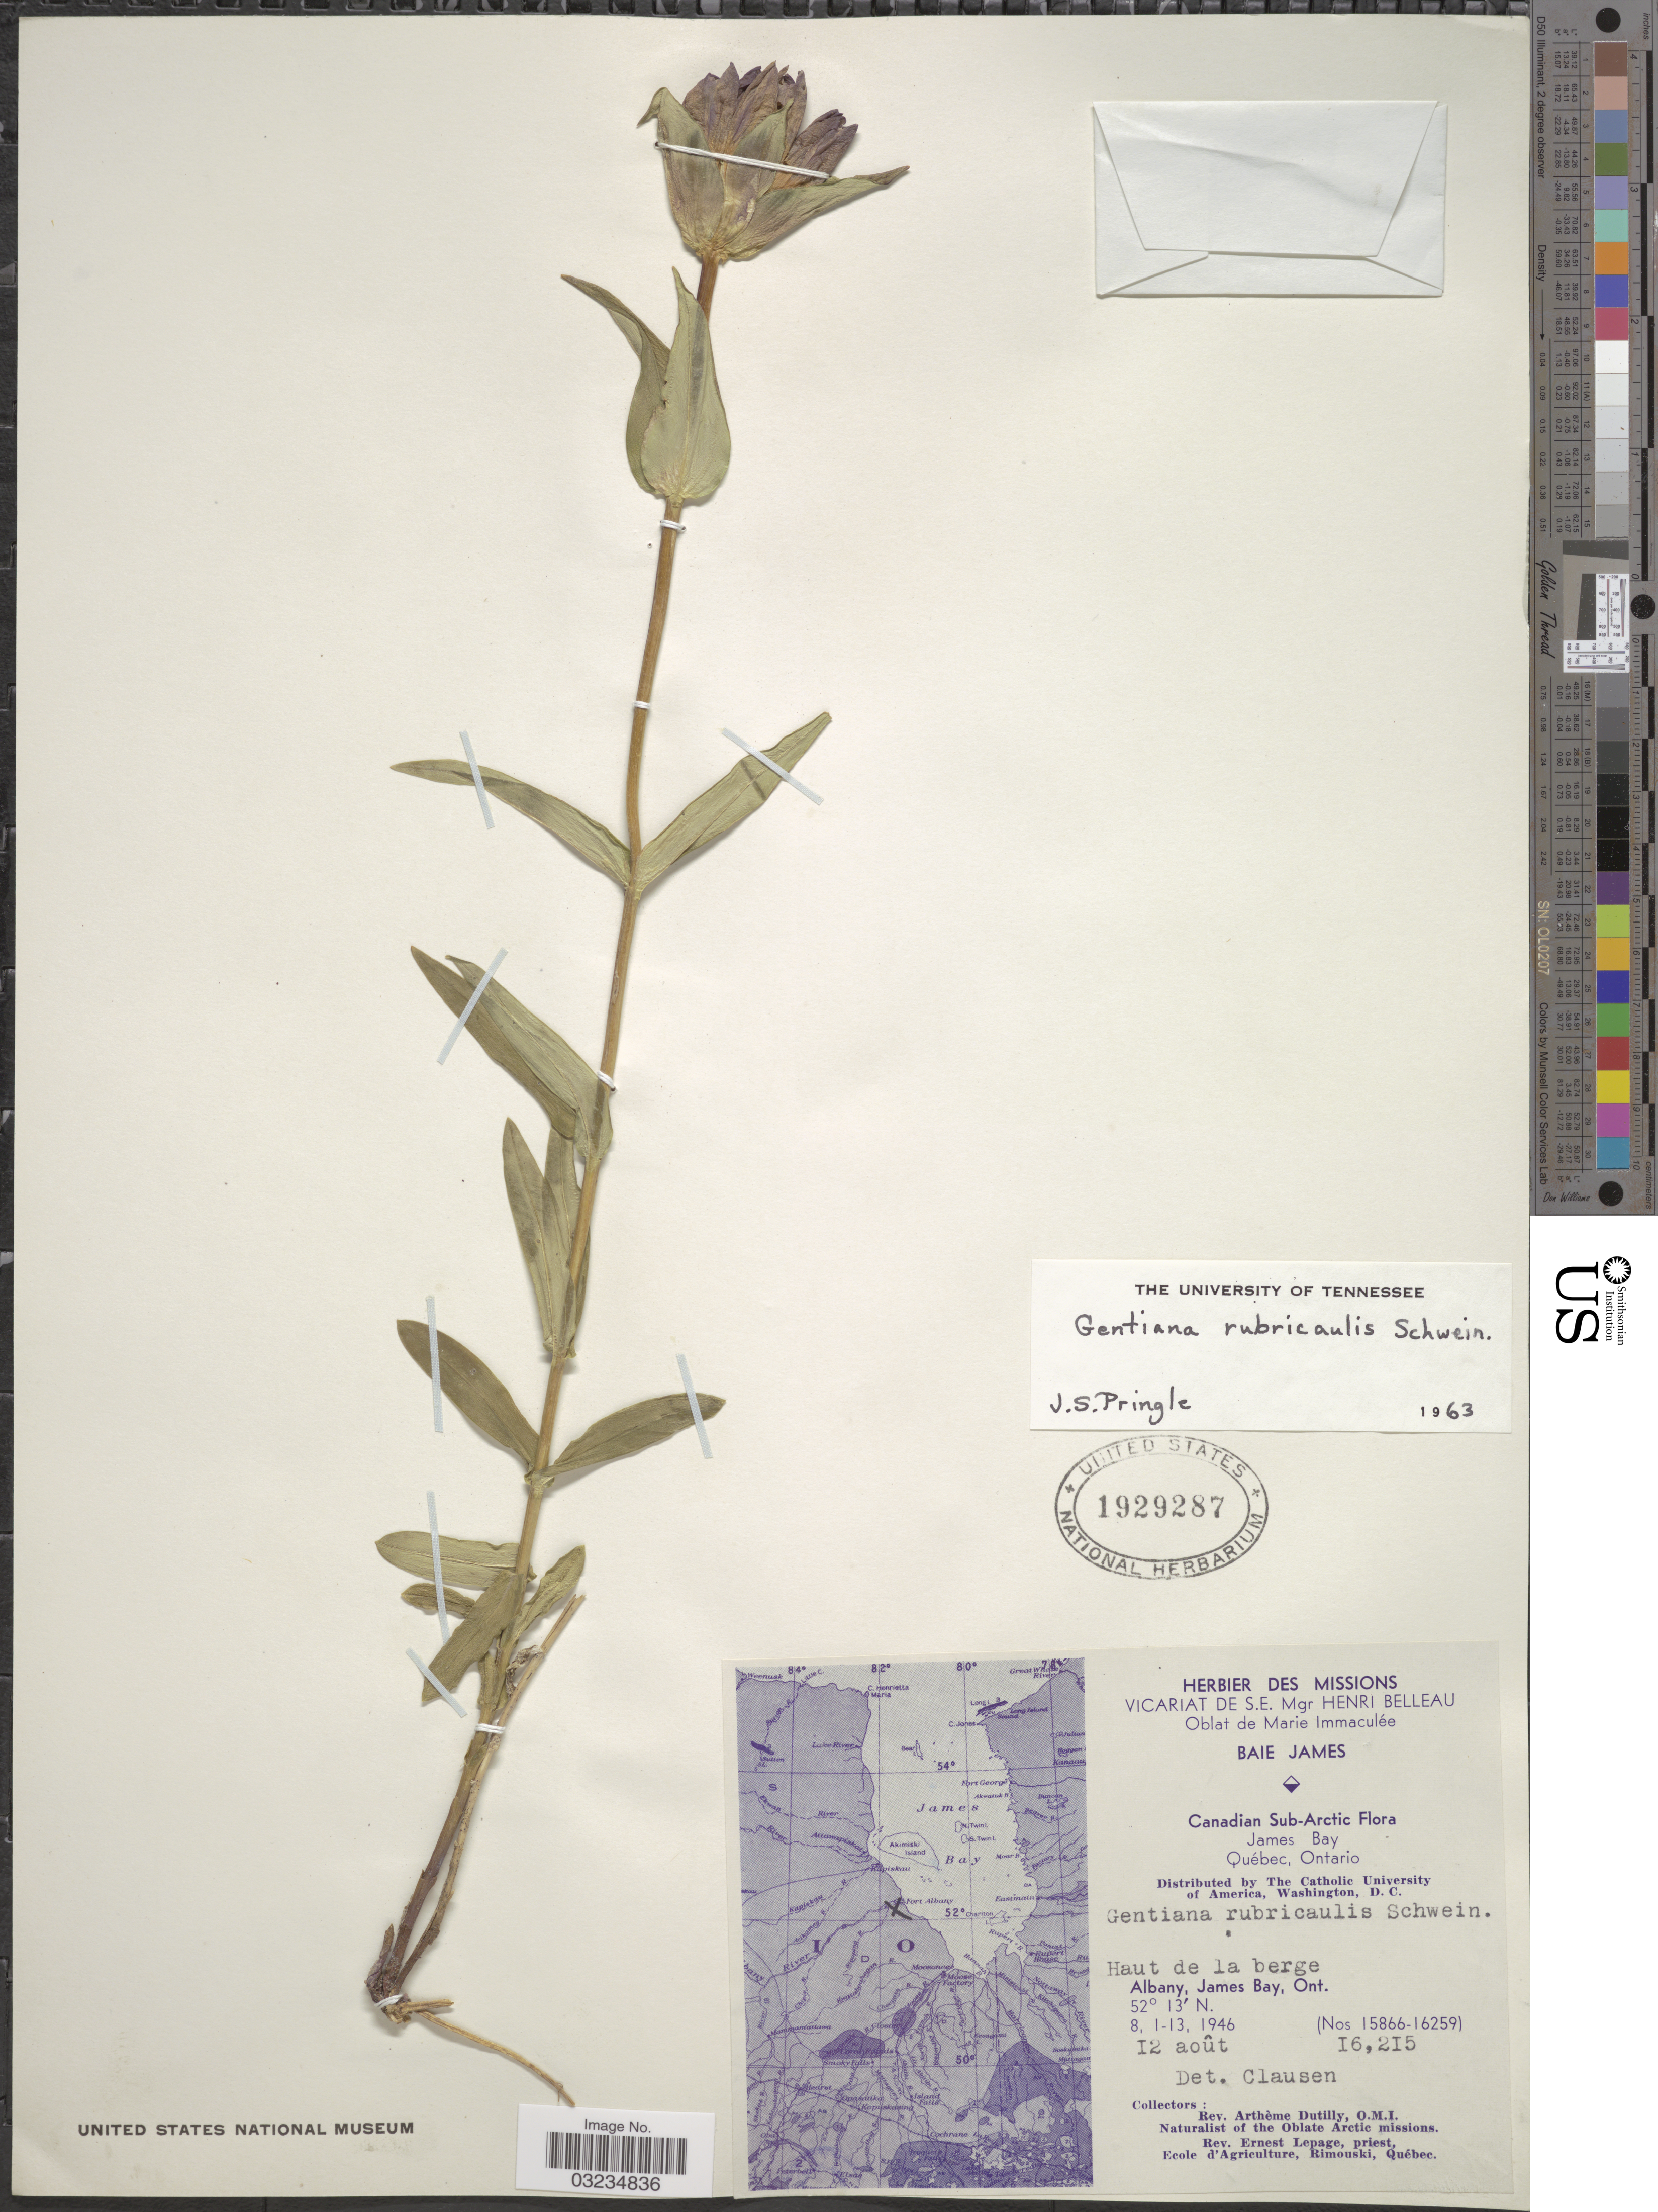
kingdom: Plantae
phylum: Tracheophyta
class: Magnoliopsida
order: Gentianales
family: Gentianaceae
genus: Gentiana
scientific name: Gentiana rubricaulis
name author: Schwein.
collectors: A. Dutilly & E. Lepage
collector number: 16215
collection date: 1946-08-12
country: Canada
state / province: Ontario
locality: Canadian Sub-Arctic. Haut de la berge. Albany, James Bay, Ont.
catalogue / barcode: US 1929287